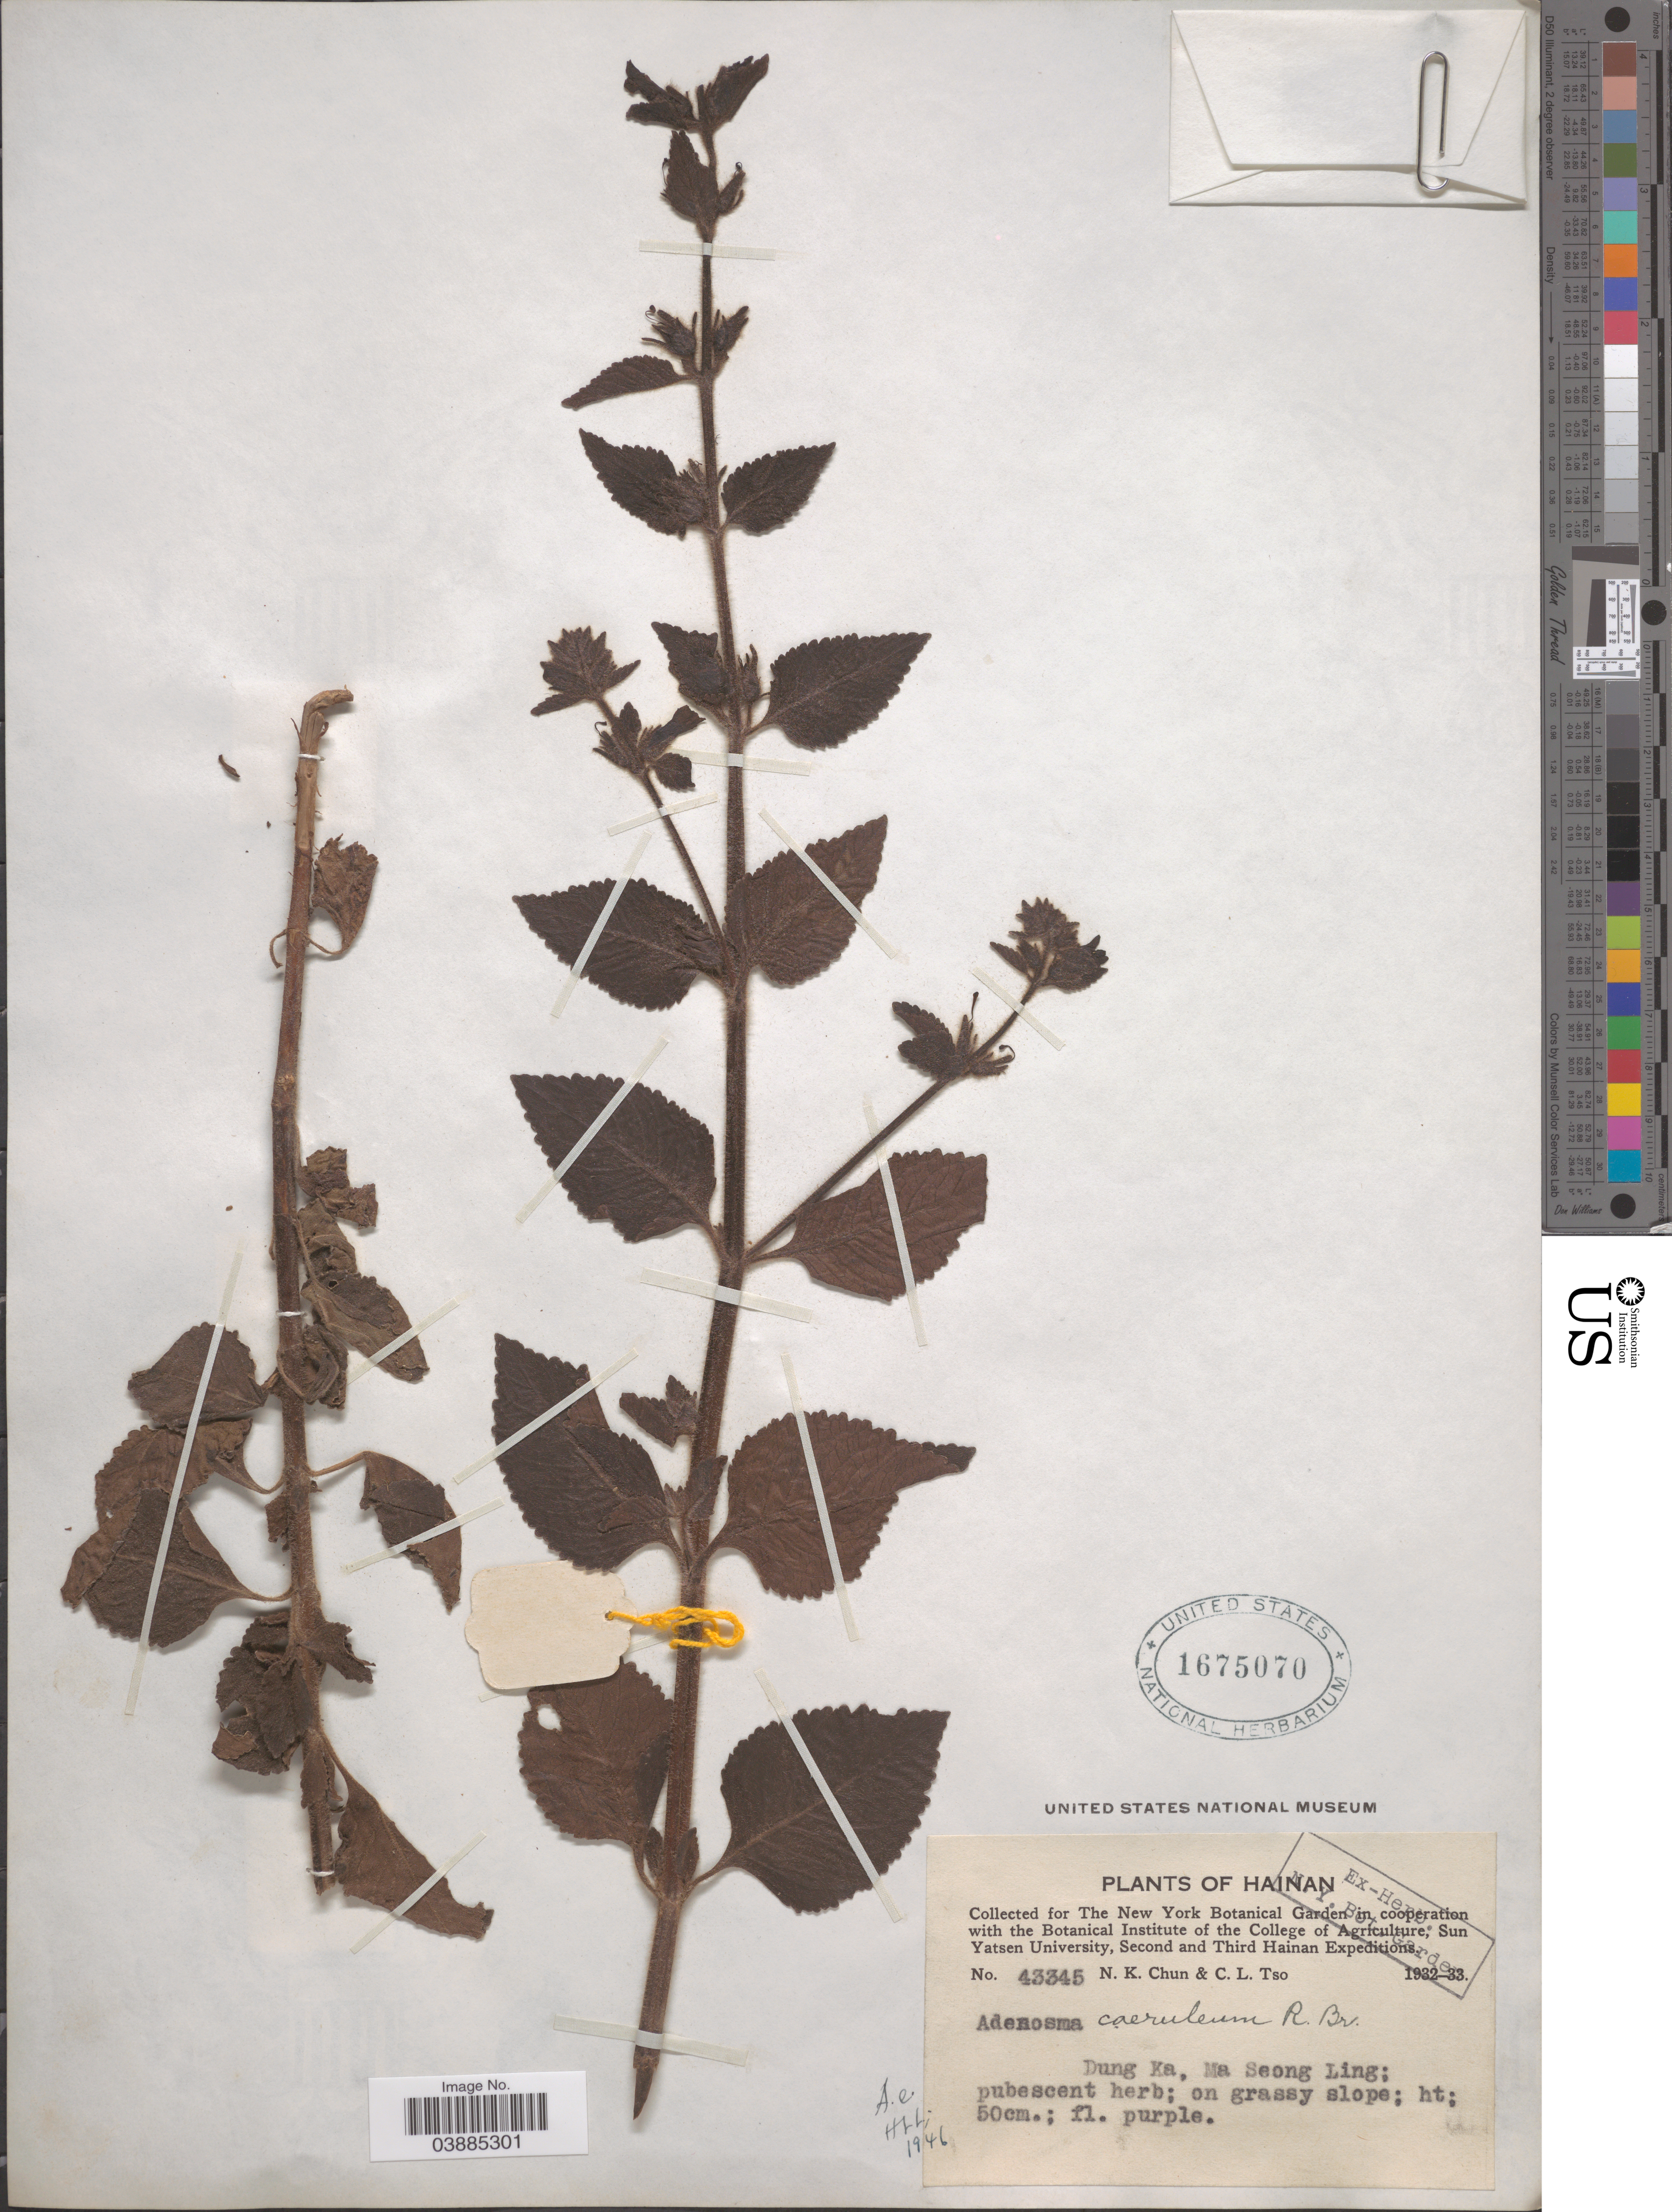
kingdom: Plantae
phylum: Tracheophyta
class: Magnoliopsida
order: Lamiales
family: Plantaginaceae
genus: Adenosma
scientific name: Adenosma caeruleum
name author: R. Br.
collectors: N. K. Chun & C. Tso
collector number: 43345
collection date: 1932/1933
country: China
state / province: Hainan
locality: Dung Ka, Ma Seong Ling.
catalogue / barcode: US 1675070